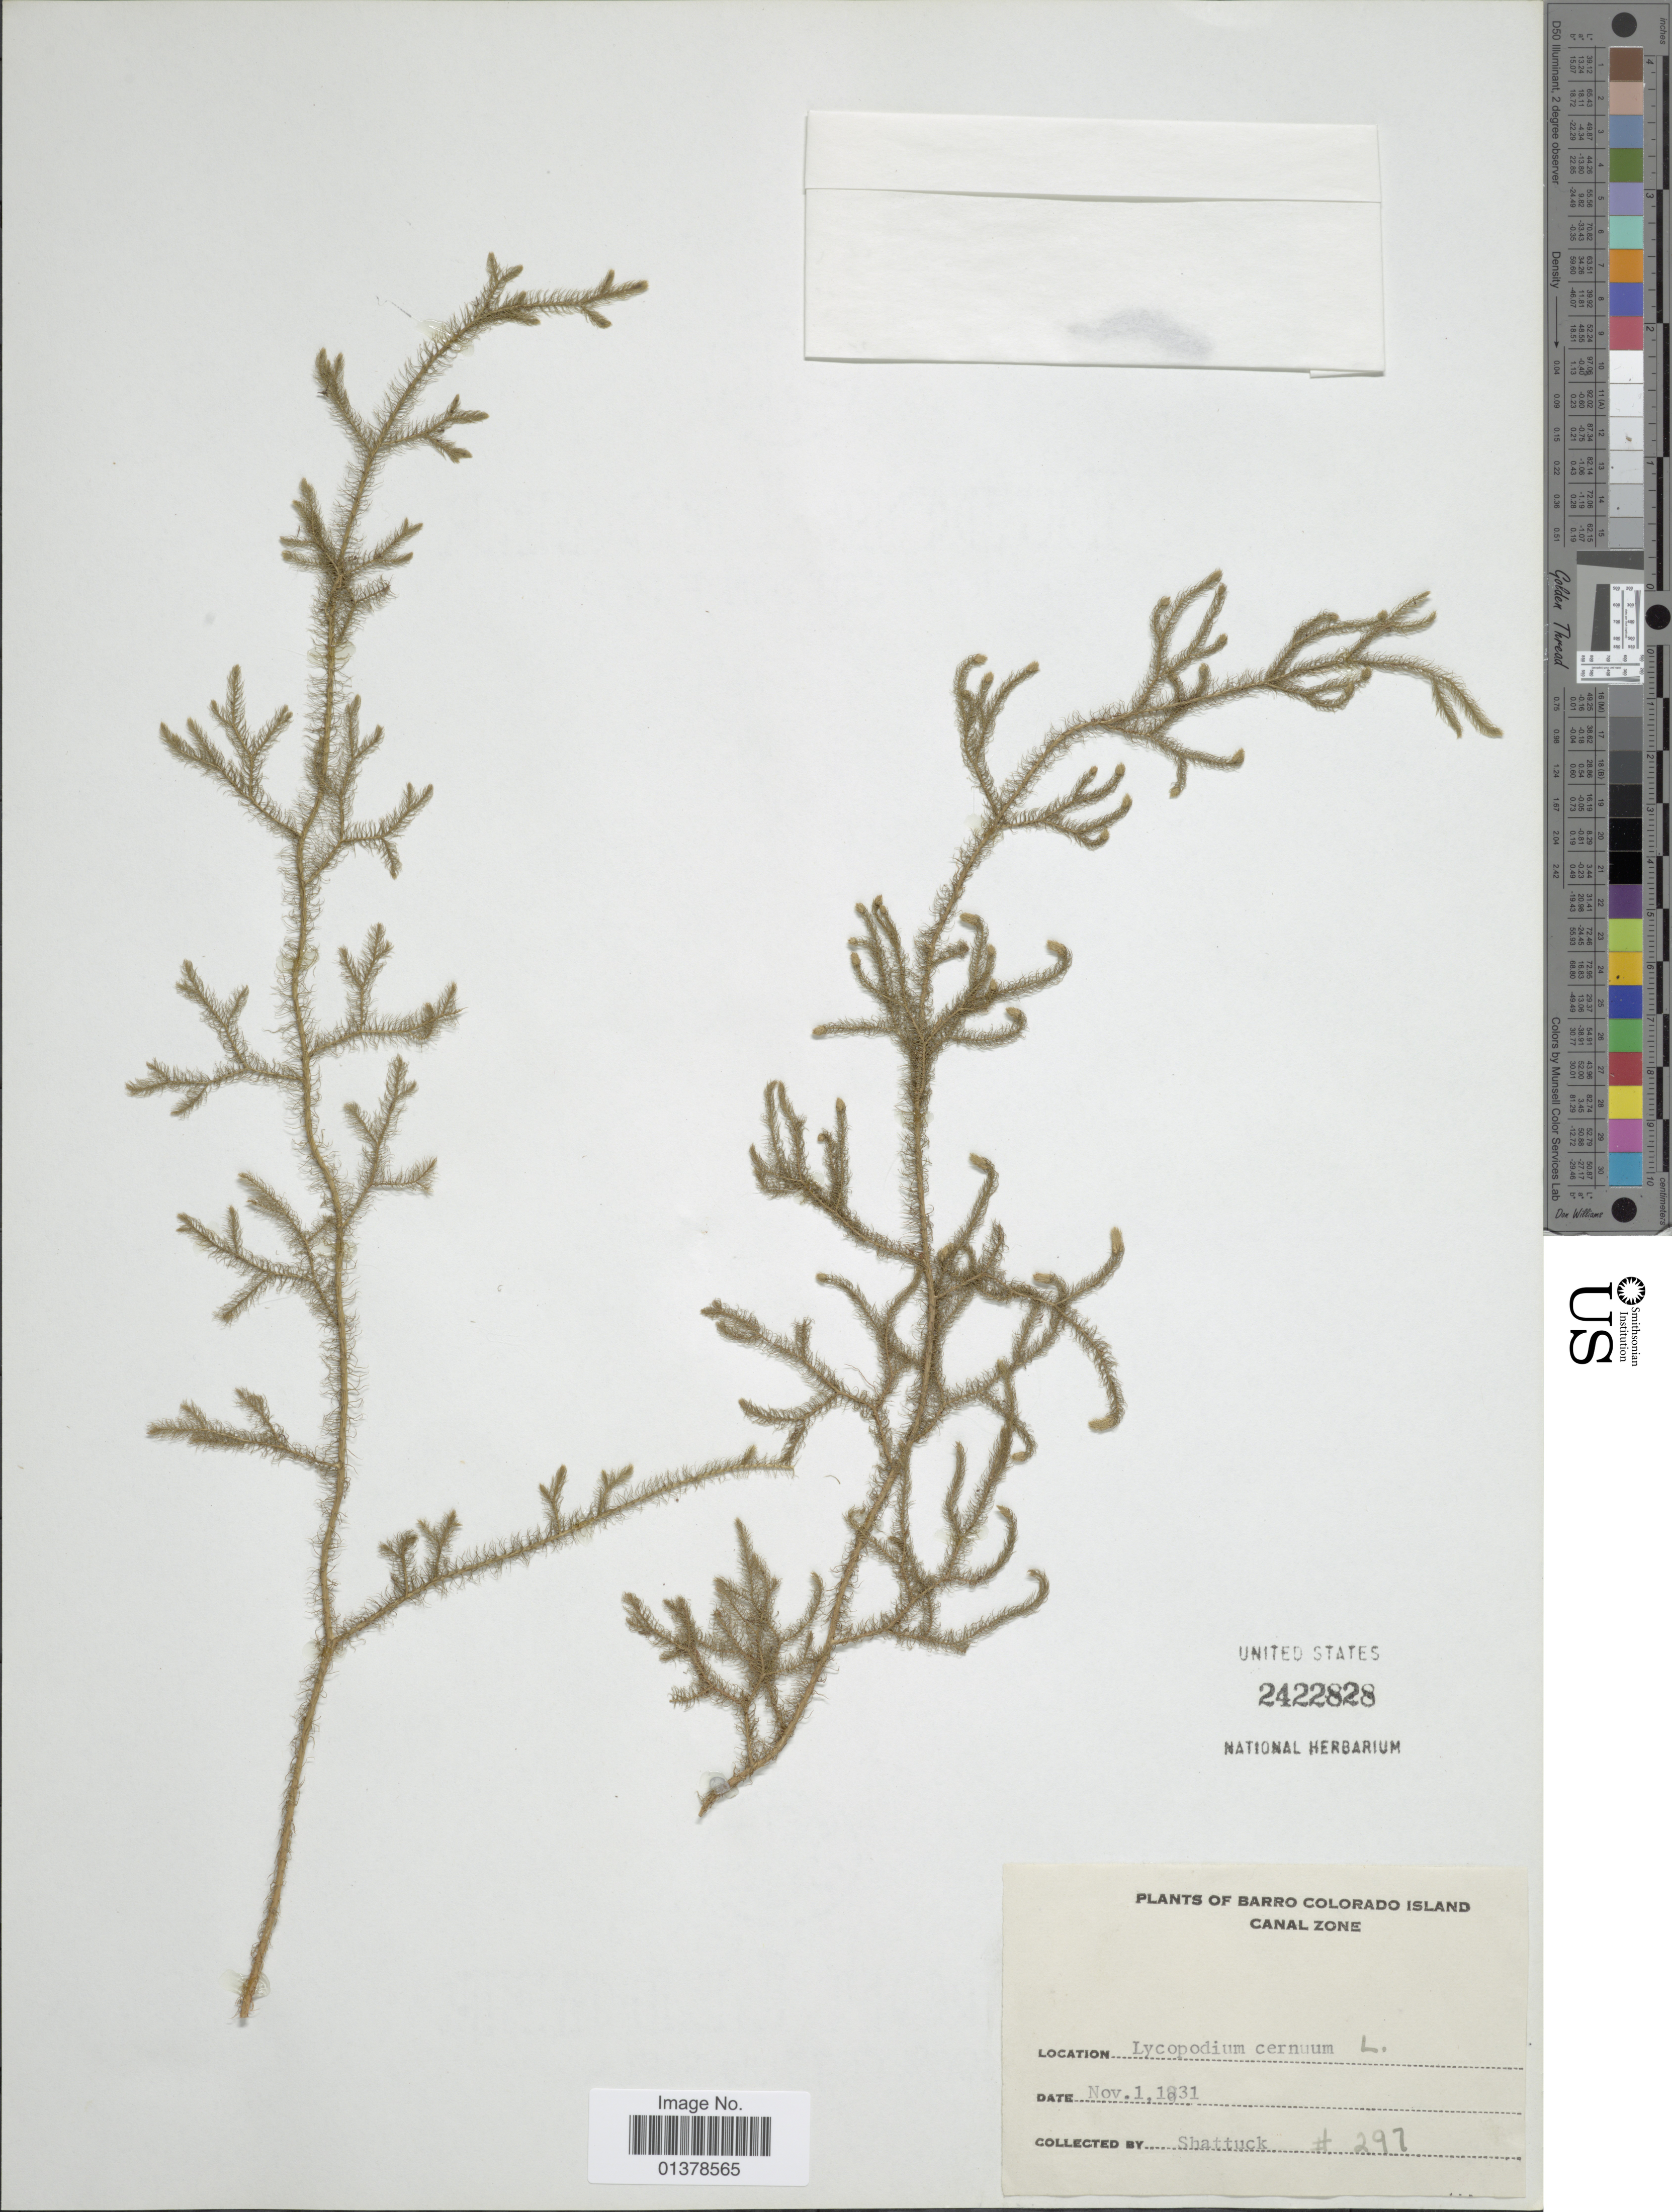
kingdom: Plantae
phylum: Tracheophyta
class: Lycopodiopsida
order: Lycopodiales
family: Lycopodiaceae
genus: Palhinhaea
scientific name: Palhinhaea cernua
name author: (L.) Vasc. & Franco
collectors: Shattuck, --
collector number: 297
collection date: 1931-11-01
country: Panama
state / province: Panamá Oeste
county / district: Canal Zone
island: Barro Colorado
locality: Barro Colorado Island, Canal Zone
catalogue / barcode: US 2422828